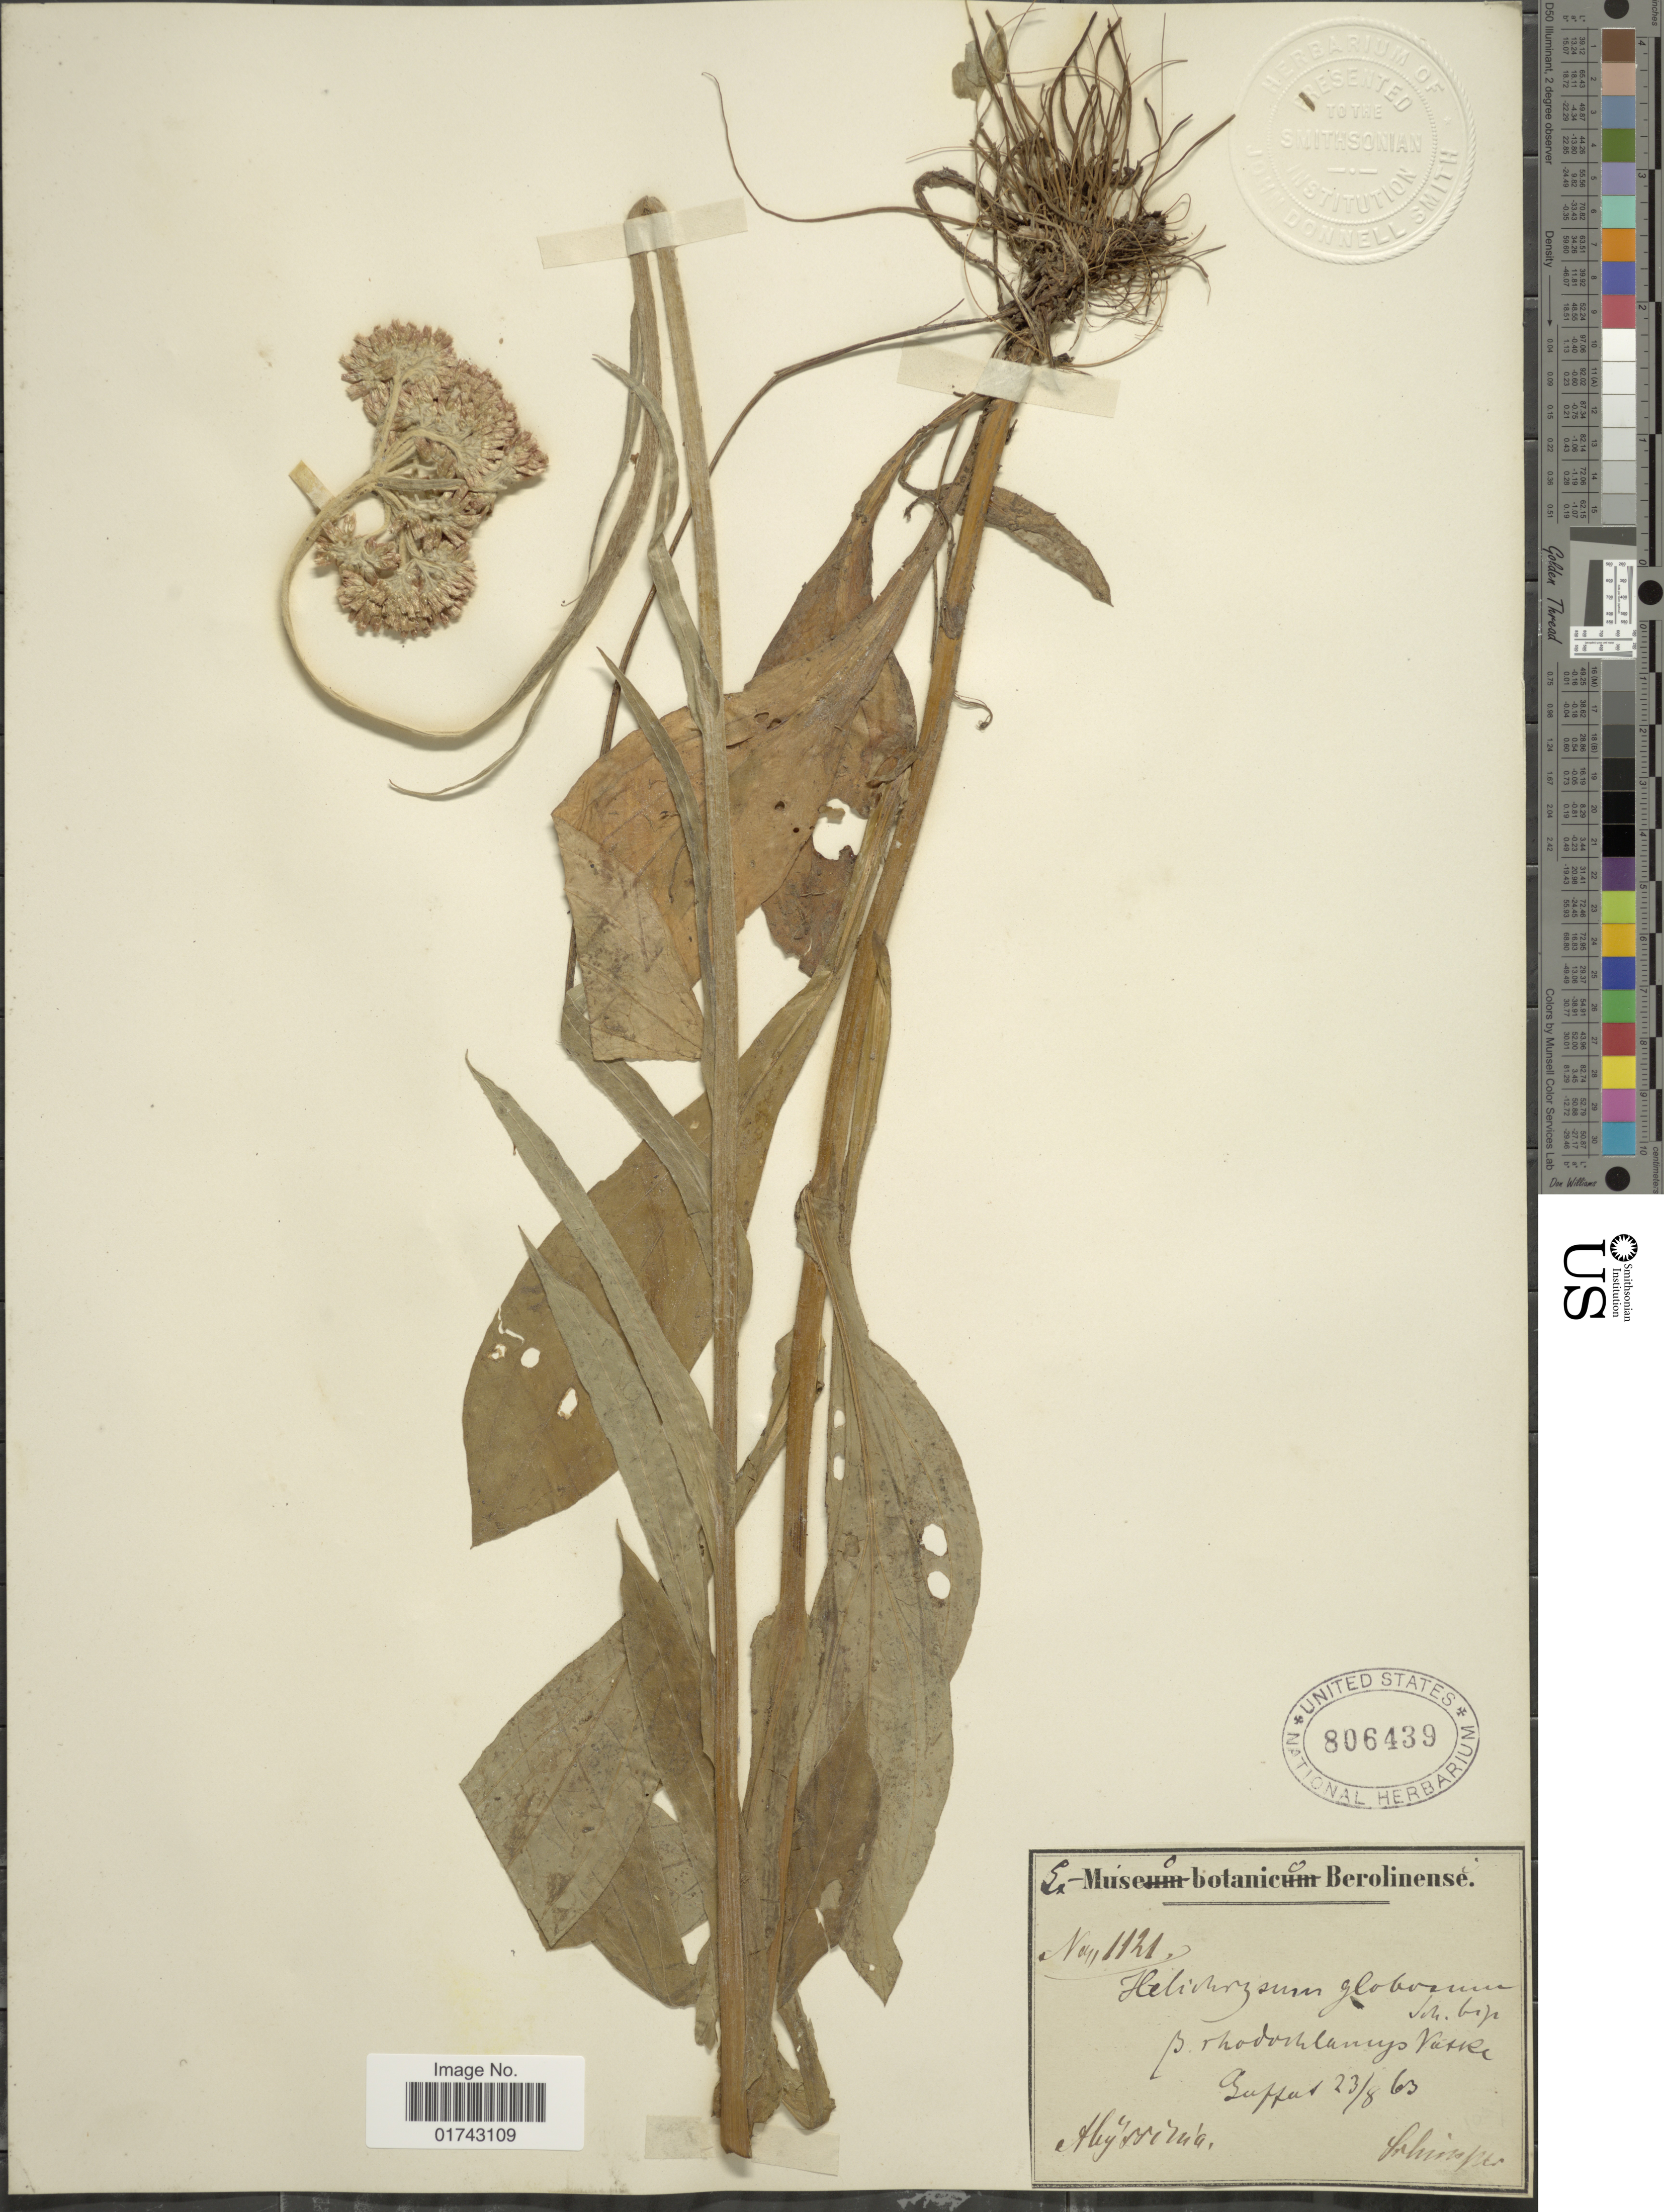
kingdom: Plantae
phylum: Tracheophyta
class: Magnoliopsida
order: Asterales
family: Asteraceae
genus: Helichrysum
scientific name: Helichrysum globosum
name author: Sch. Bip. ex A. Rich.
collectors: -. Schimper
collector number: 1121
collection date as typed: Transcribed d/m/y: 23/8/63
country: Eritrea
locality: Guffat, Abyssinia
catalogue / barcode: US 806439